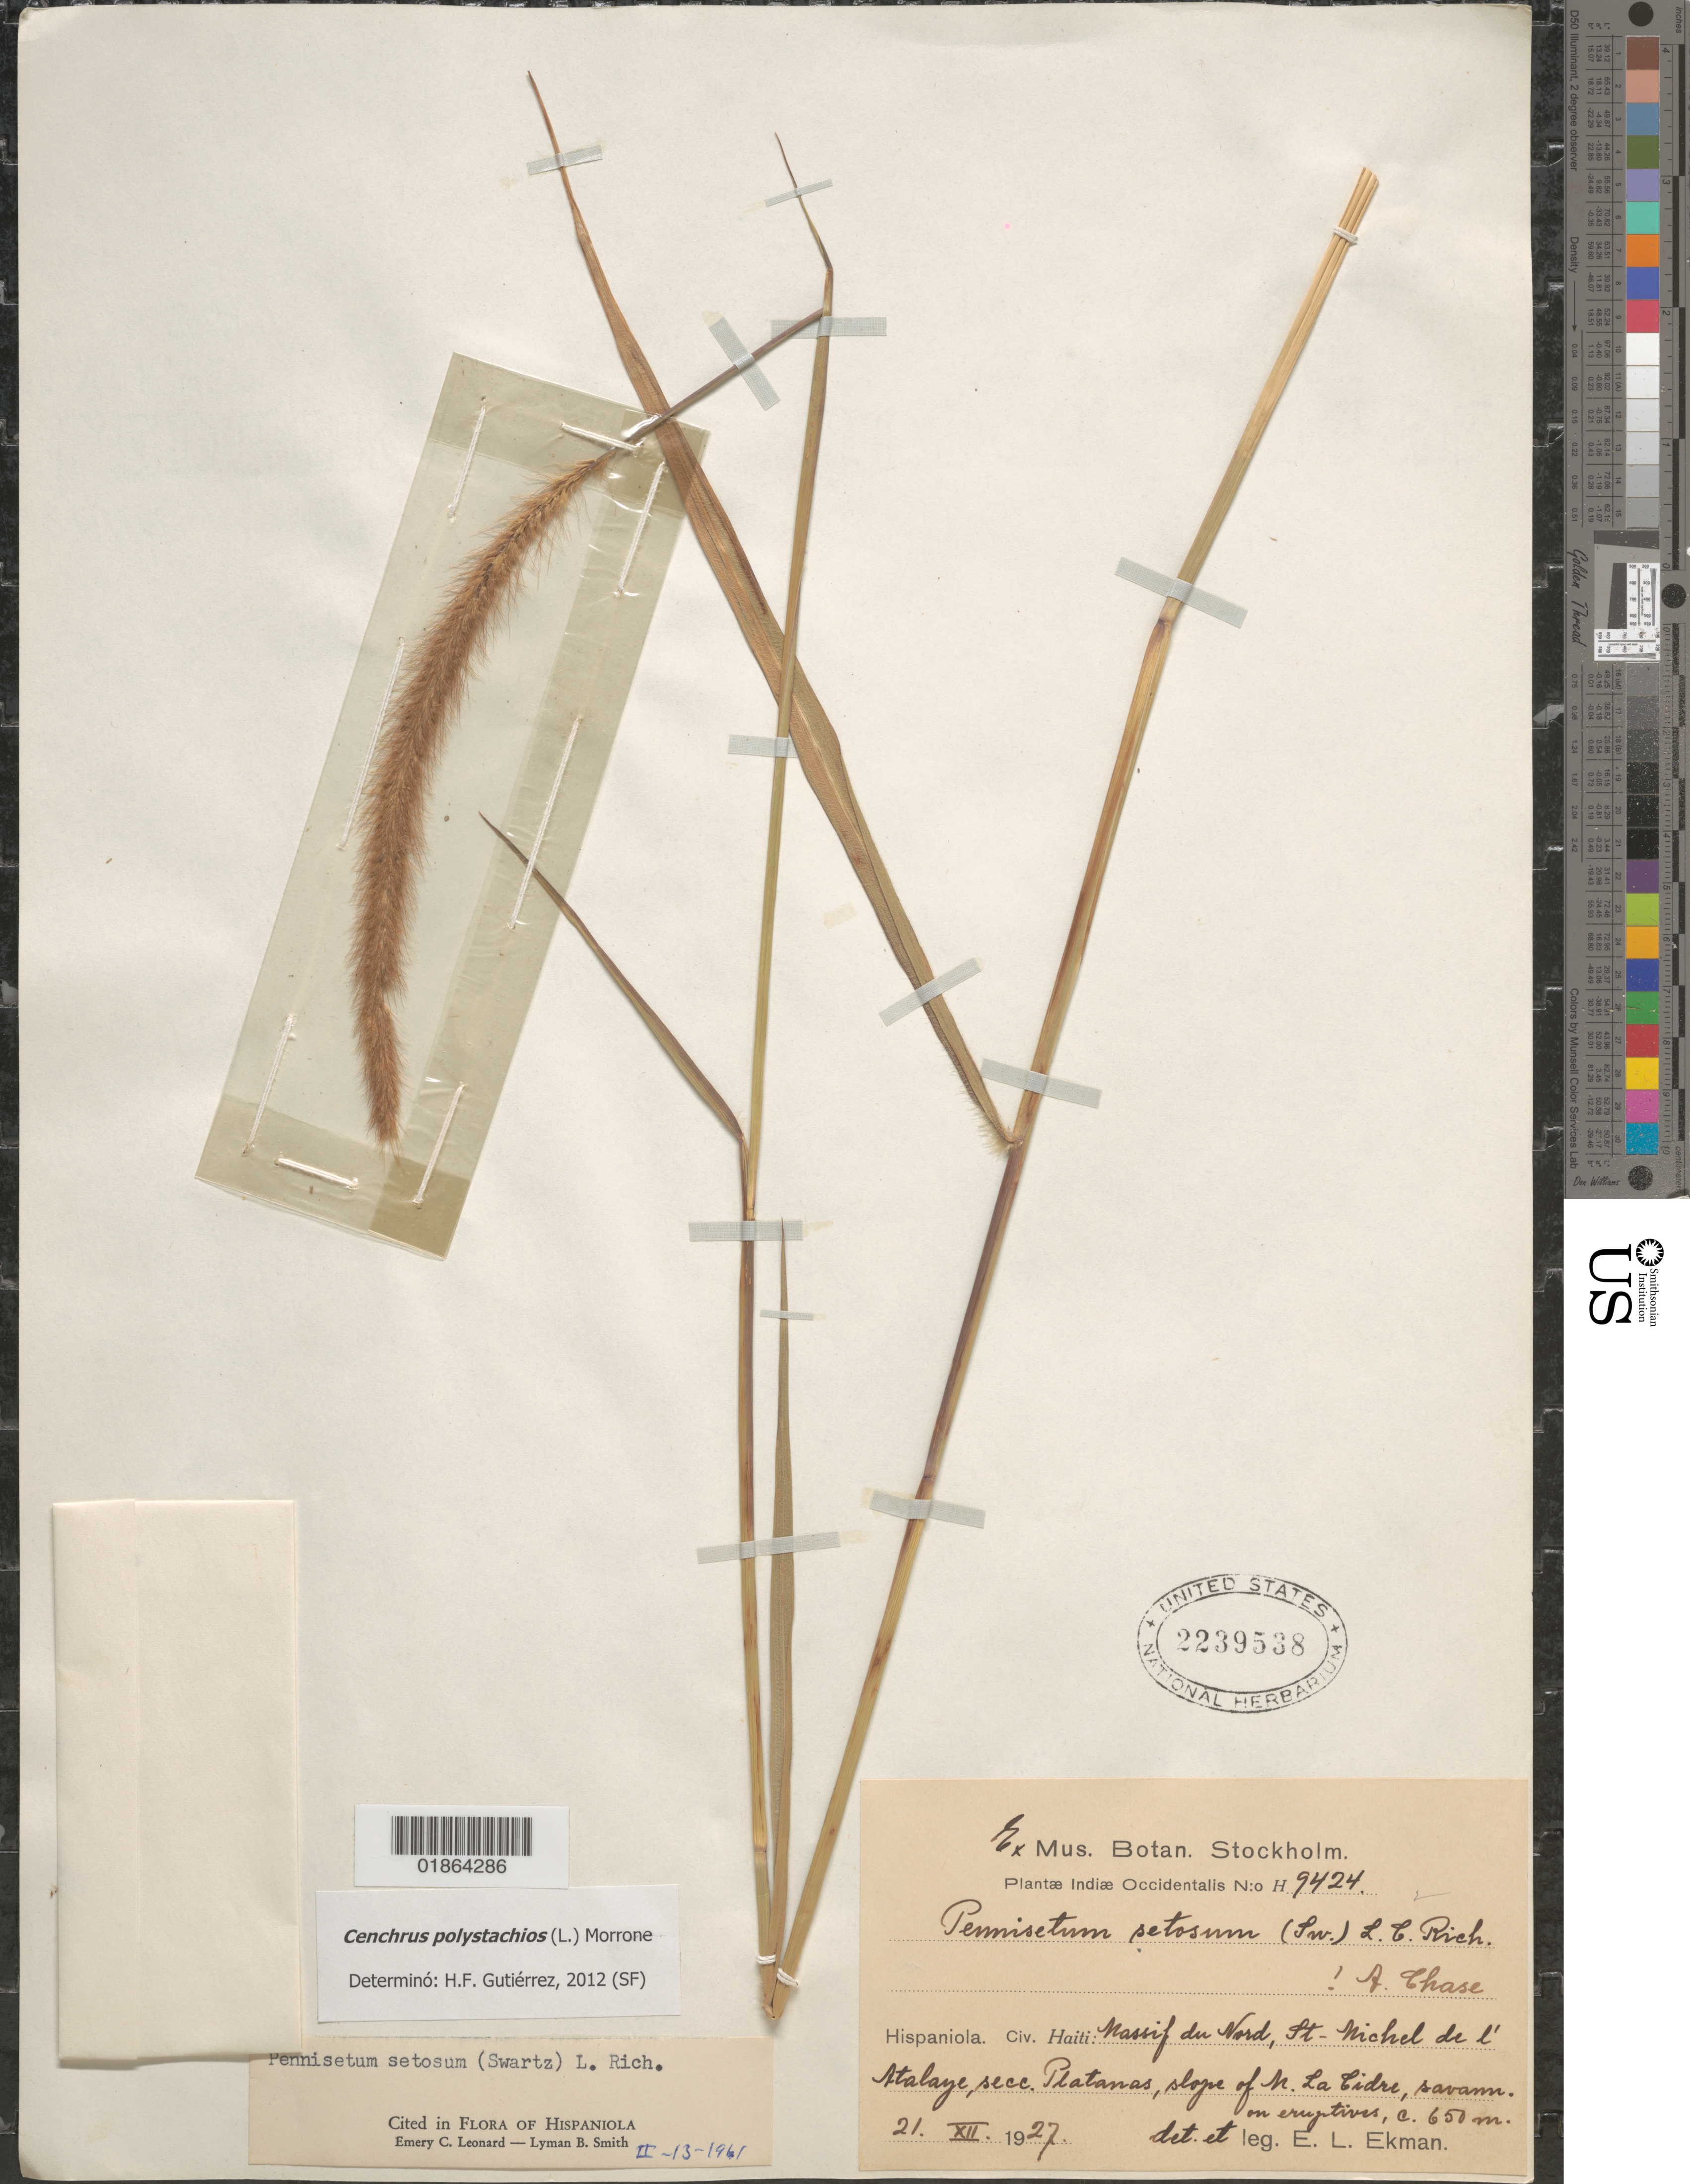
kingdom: Plantae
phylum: Tracheophyta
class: Liliopsida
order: Poales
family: Poaceae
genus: Cenchrus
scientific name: Cenchrus polystachios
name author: (L.) Morrone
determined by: Gutiérrez, H. F.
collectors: E. L. Ekman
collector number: H 9424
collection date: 1927-12-21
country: Haiti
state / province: Artibonite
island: Hispaniola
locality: Massif du Nord, St. Michel de l' Atalaye, secc. Platanas, slope of M. La Cidre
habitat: Savanna on eruptives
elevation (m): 650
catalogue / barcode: US 2239538